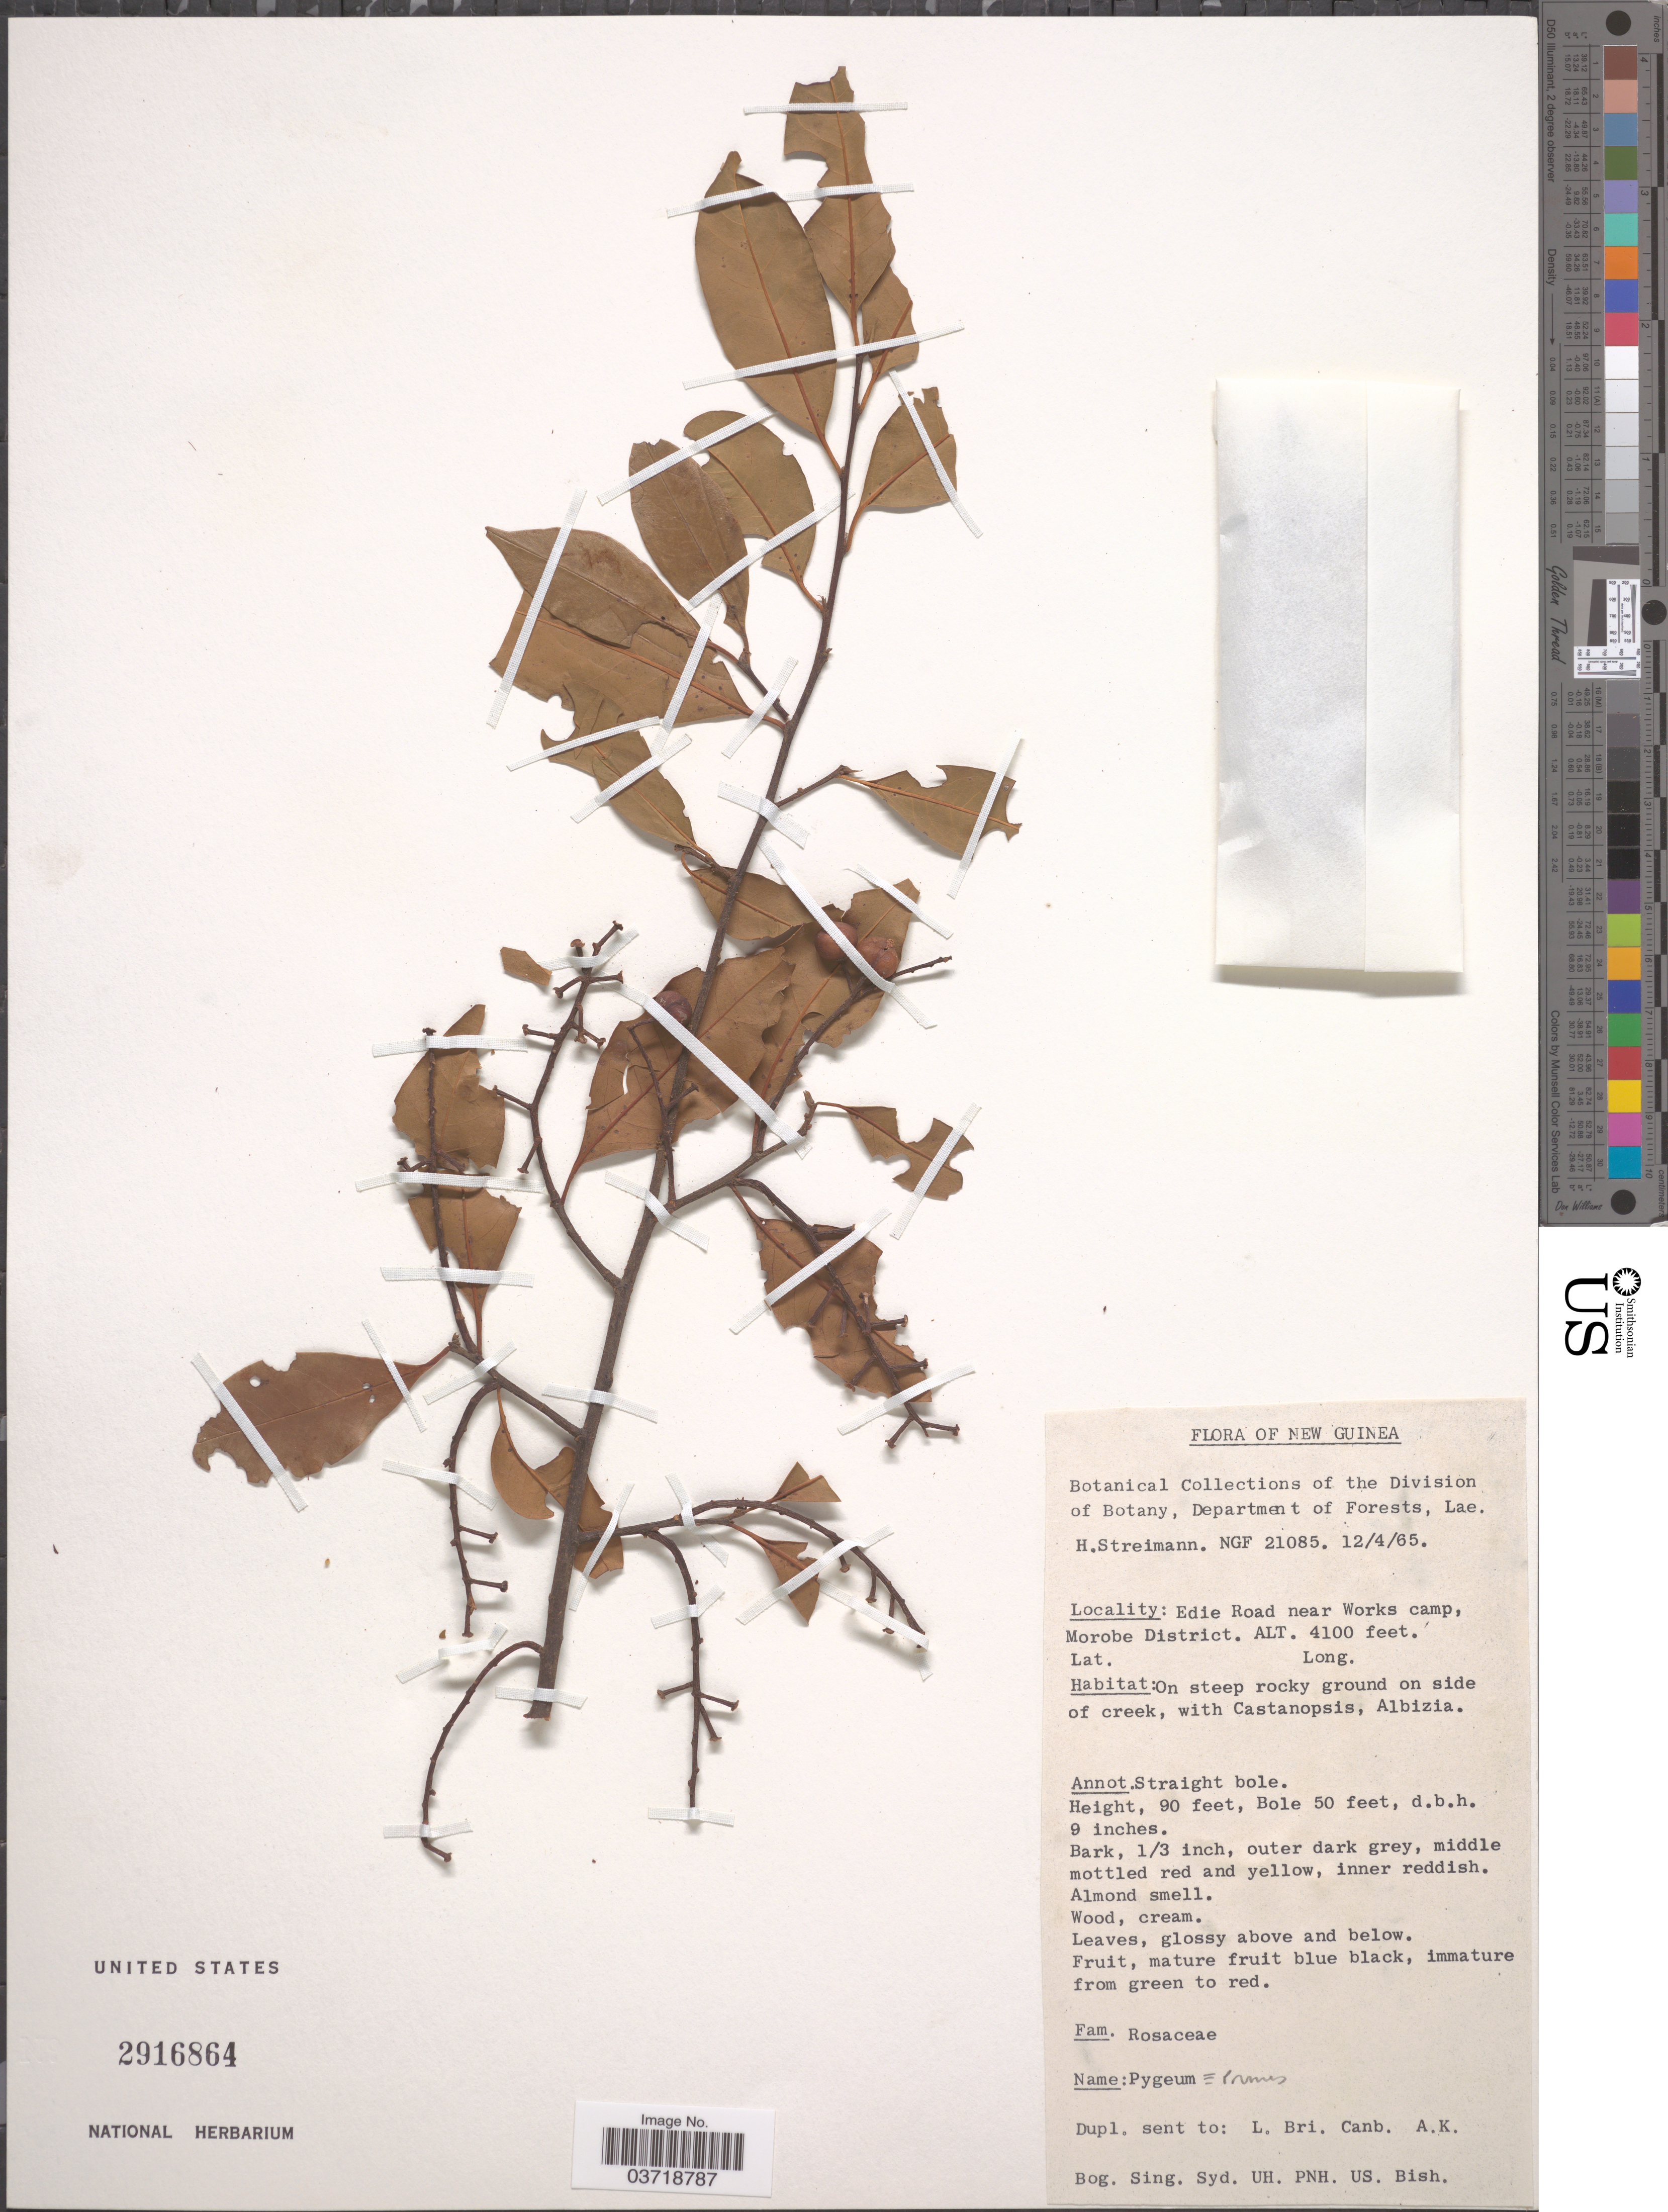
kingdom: Plantae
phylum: Tracheophyta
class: Magnoliopsida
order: Rosales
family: Rosaceae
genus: Prunus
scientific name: Prunus sp.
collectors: H. Streimann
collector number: NGF 21085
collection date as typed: Transcribed d/m/y: 12/4/65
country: Papua New Guinea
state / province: Morobe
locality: New Guinea. Edie Road near Works camp, Morobe District.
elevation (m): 1250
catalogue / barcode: US 2916864